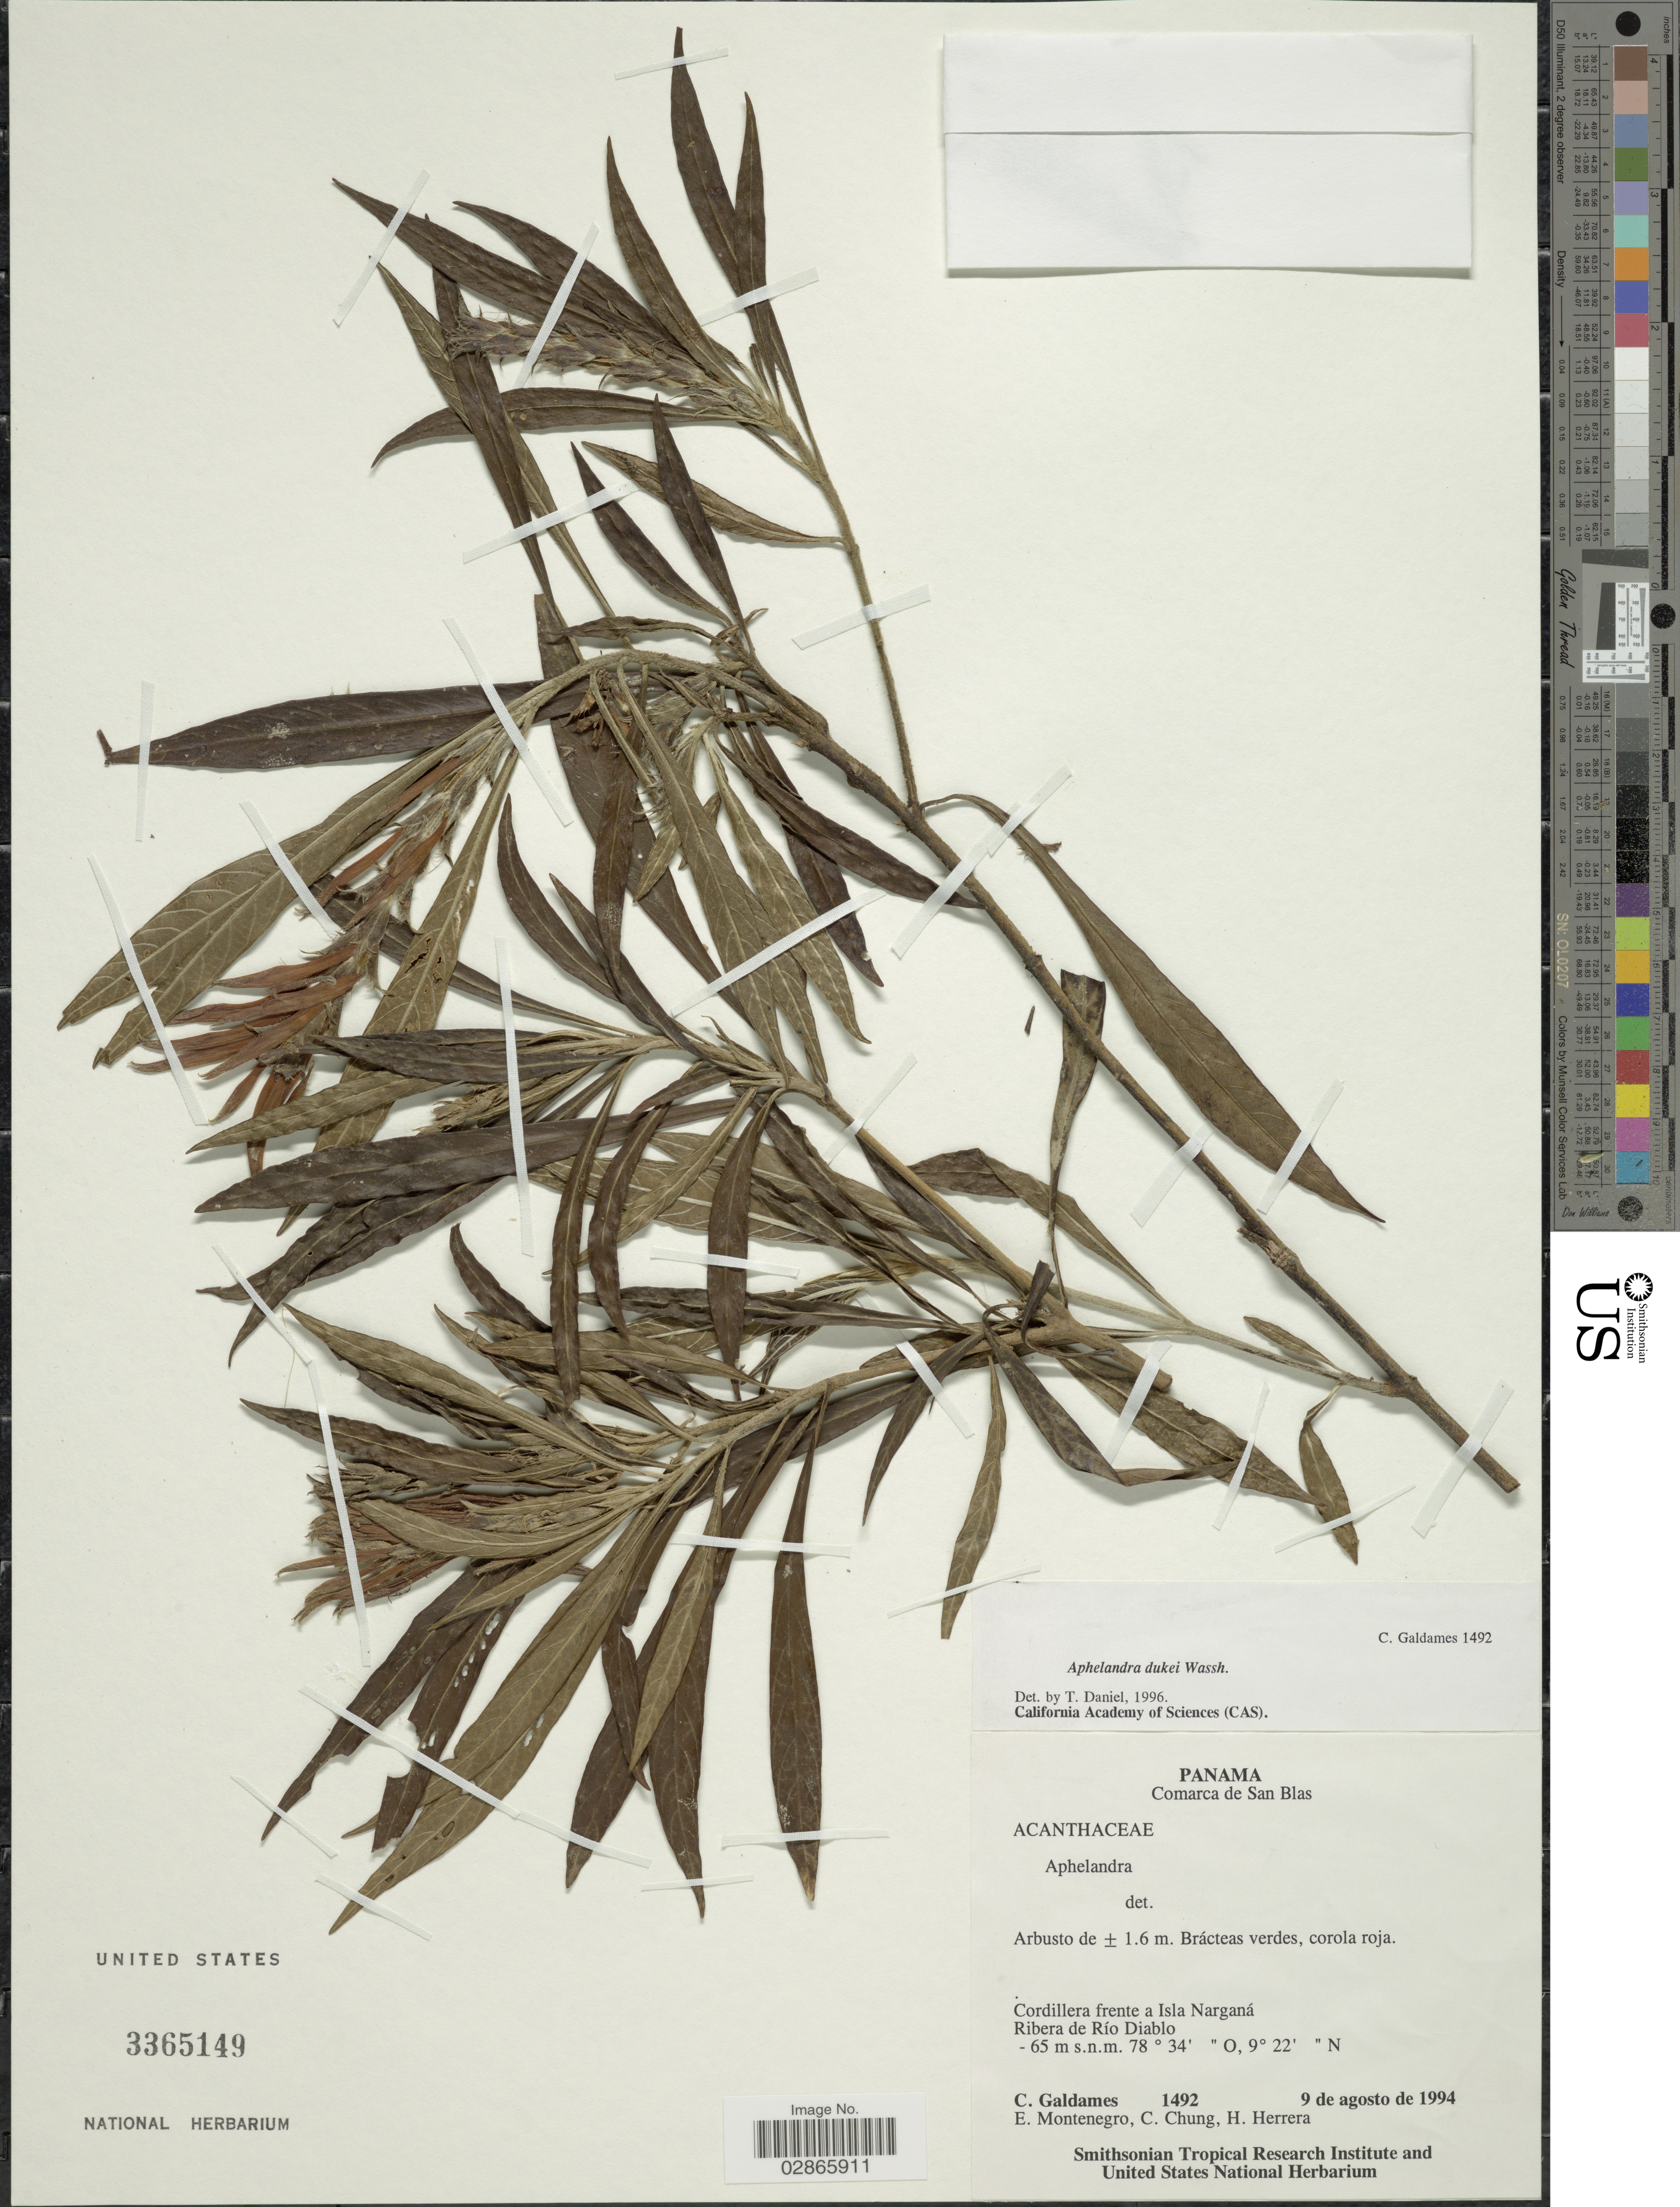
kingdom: Plantae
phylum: Tracheophyta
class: Magnoliopsida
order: Lamiales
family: Acanthaceae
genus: Aphelandra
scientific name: Aphelandra dukei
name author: Wassh.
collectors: C. Galdames, E. Montenegro, C. Chung & H. Herrera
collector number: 1492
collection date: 1994-08-09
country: Panama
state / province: Kuna Yala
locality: Comarca de San Blas. Cordillera frente a Isla Narganá. Ribera de Río Diablo.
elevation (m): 65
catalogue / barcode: US 3365149